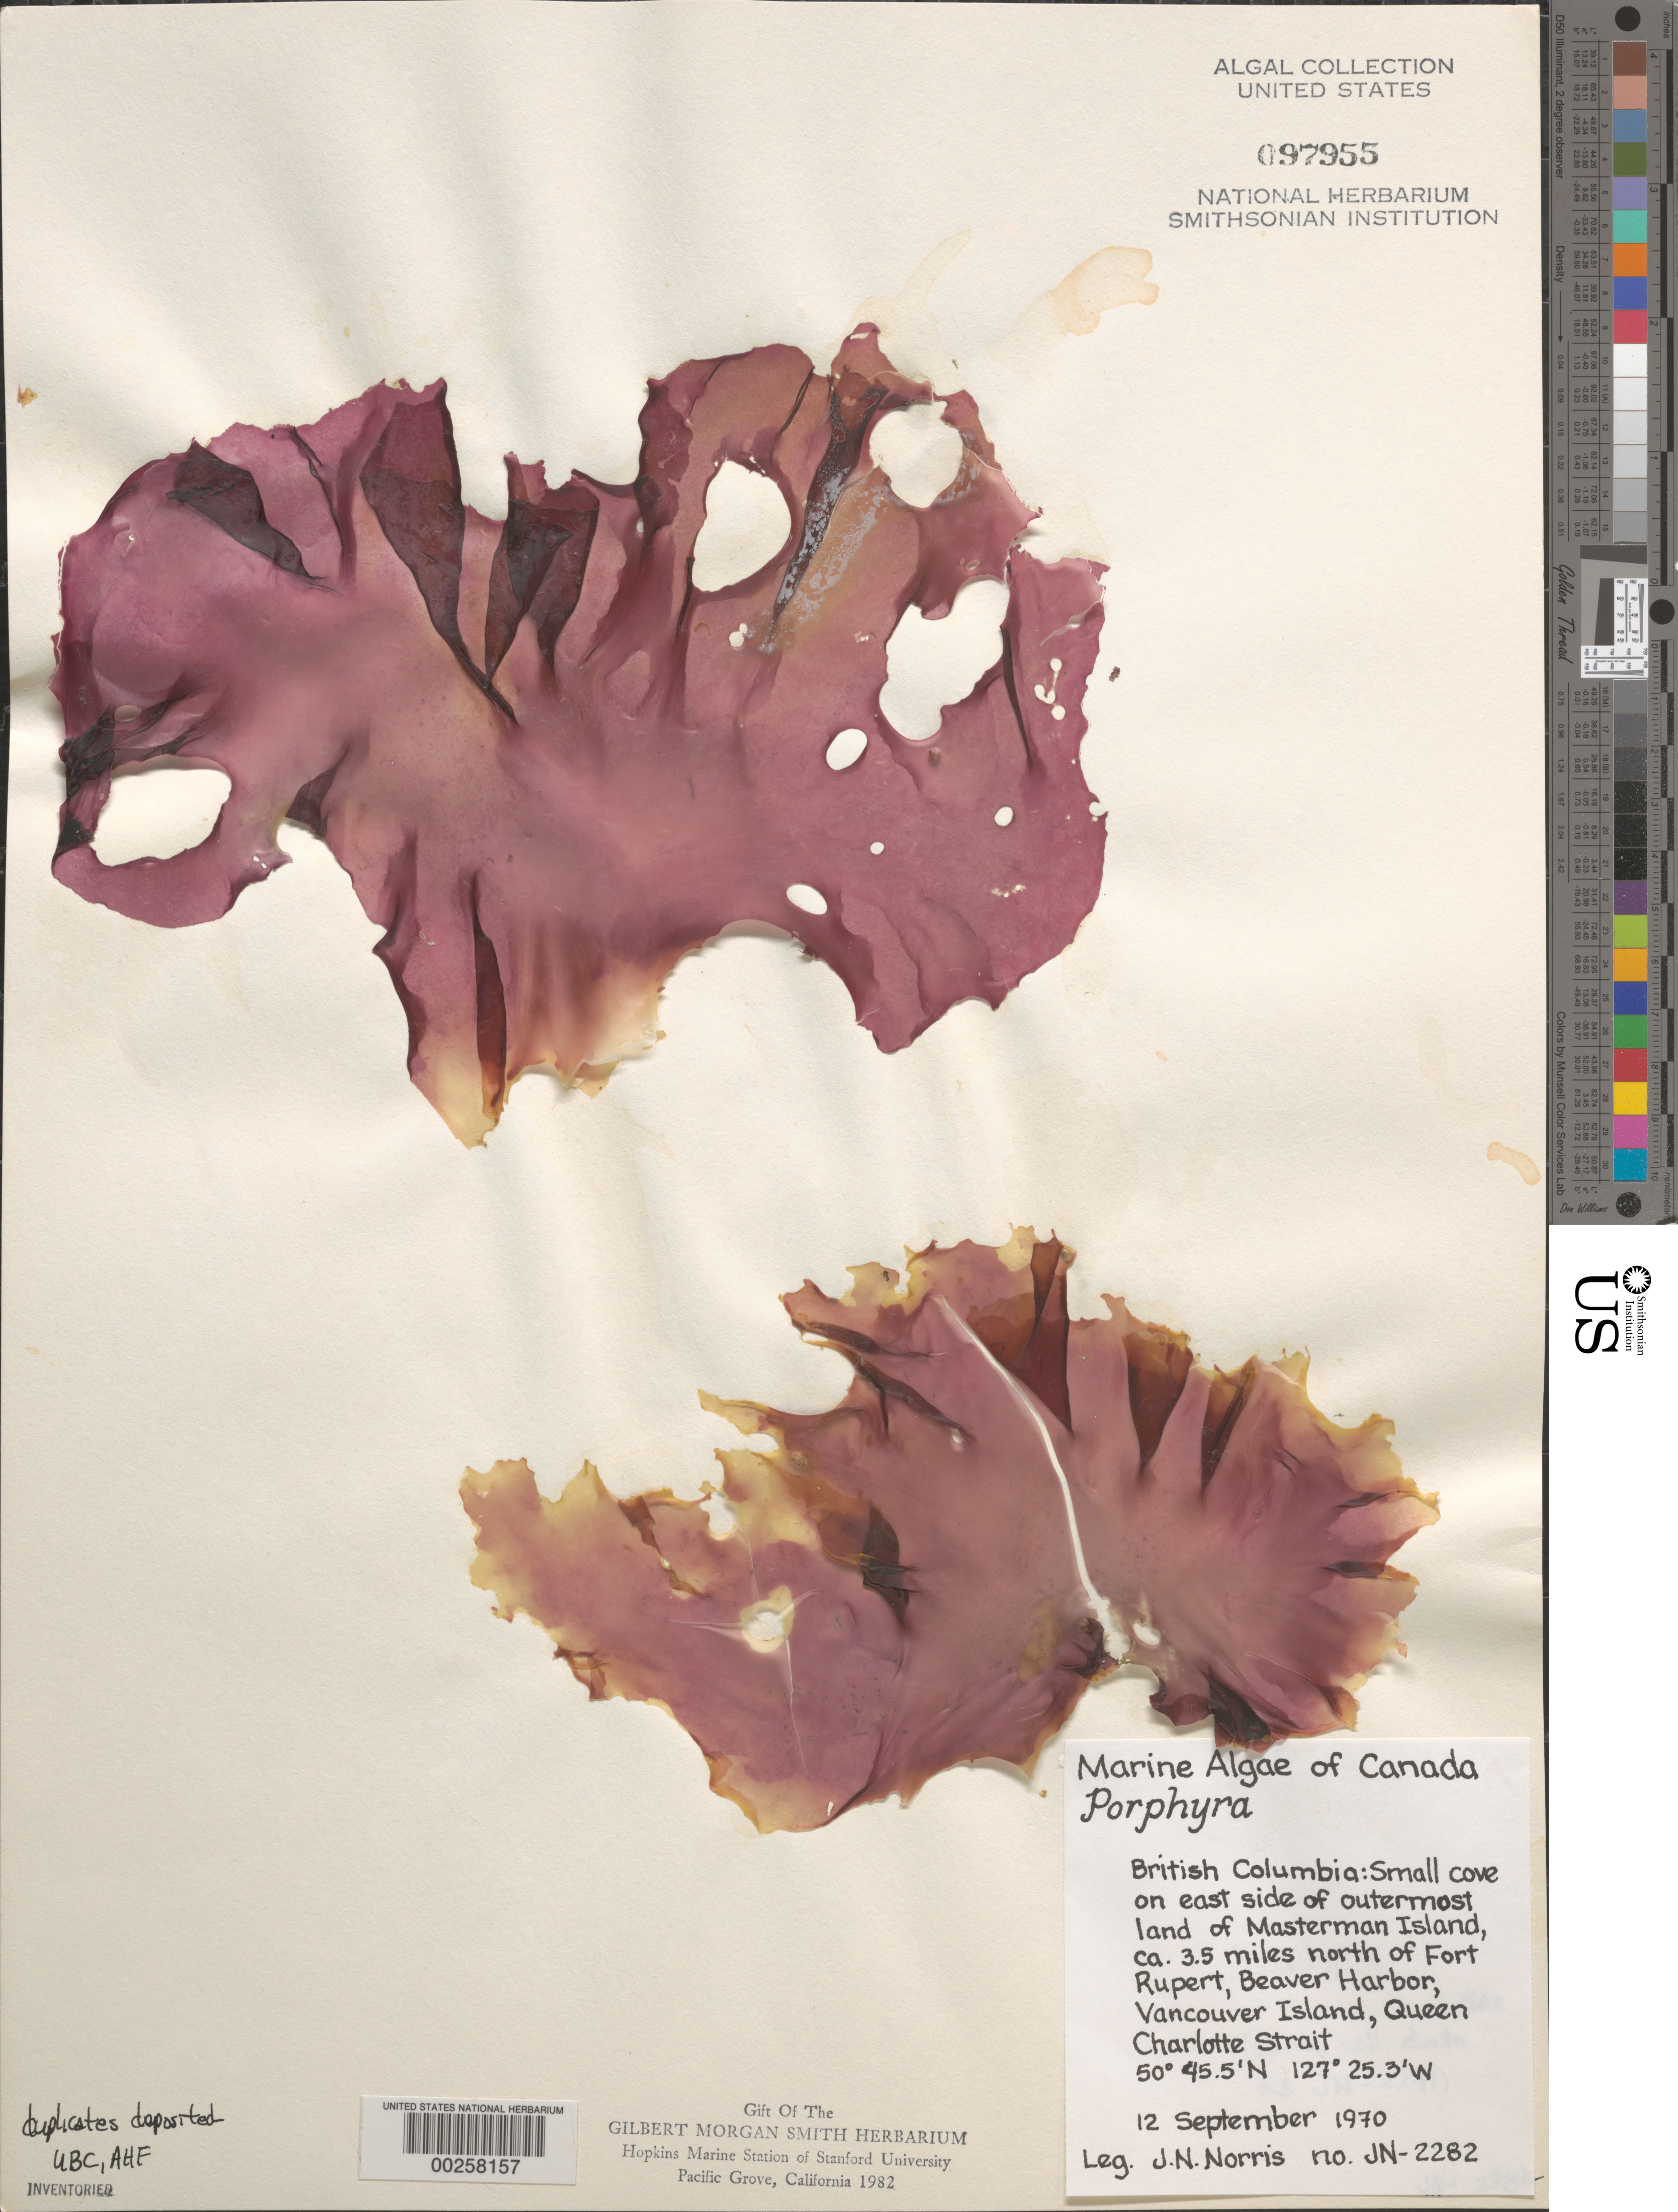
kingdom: Plantae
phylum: Rhodophyta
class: Bangiophyceae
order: Bangiales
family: Bangiaceae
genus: Porphyra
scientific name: Porphyra sp.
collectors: J. N. Norris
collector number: JN-2282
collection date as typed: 12 Sep 1970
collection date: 1970-09-12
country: Canada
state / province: British Columbia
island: Masterman Island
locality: Ca. 3.5 miles north of Fort Rupert, Beaver Harbor, Vancouver Island, Queen Charlotte Strait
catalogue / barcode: US 97955